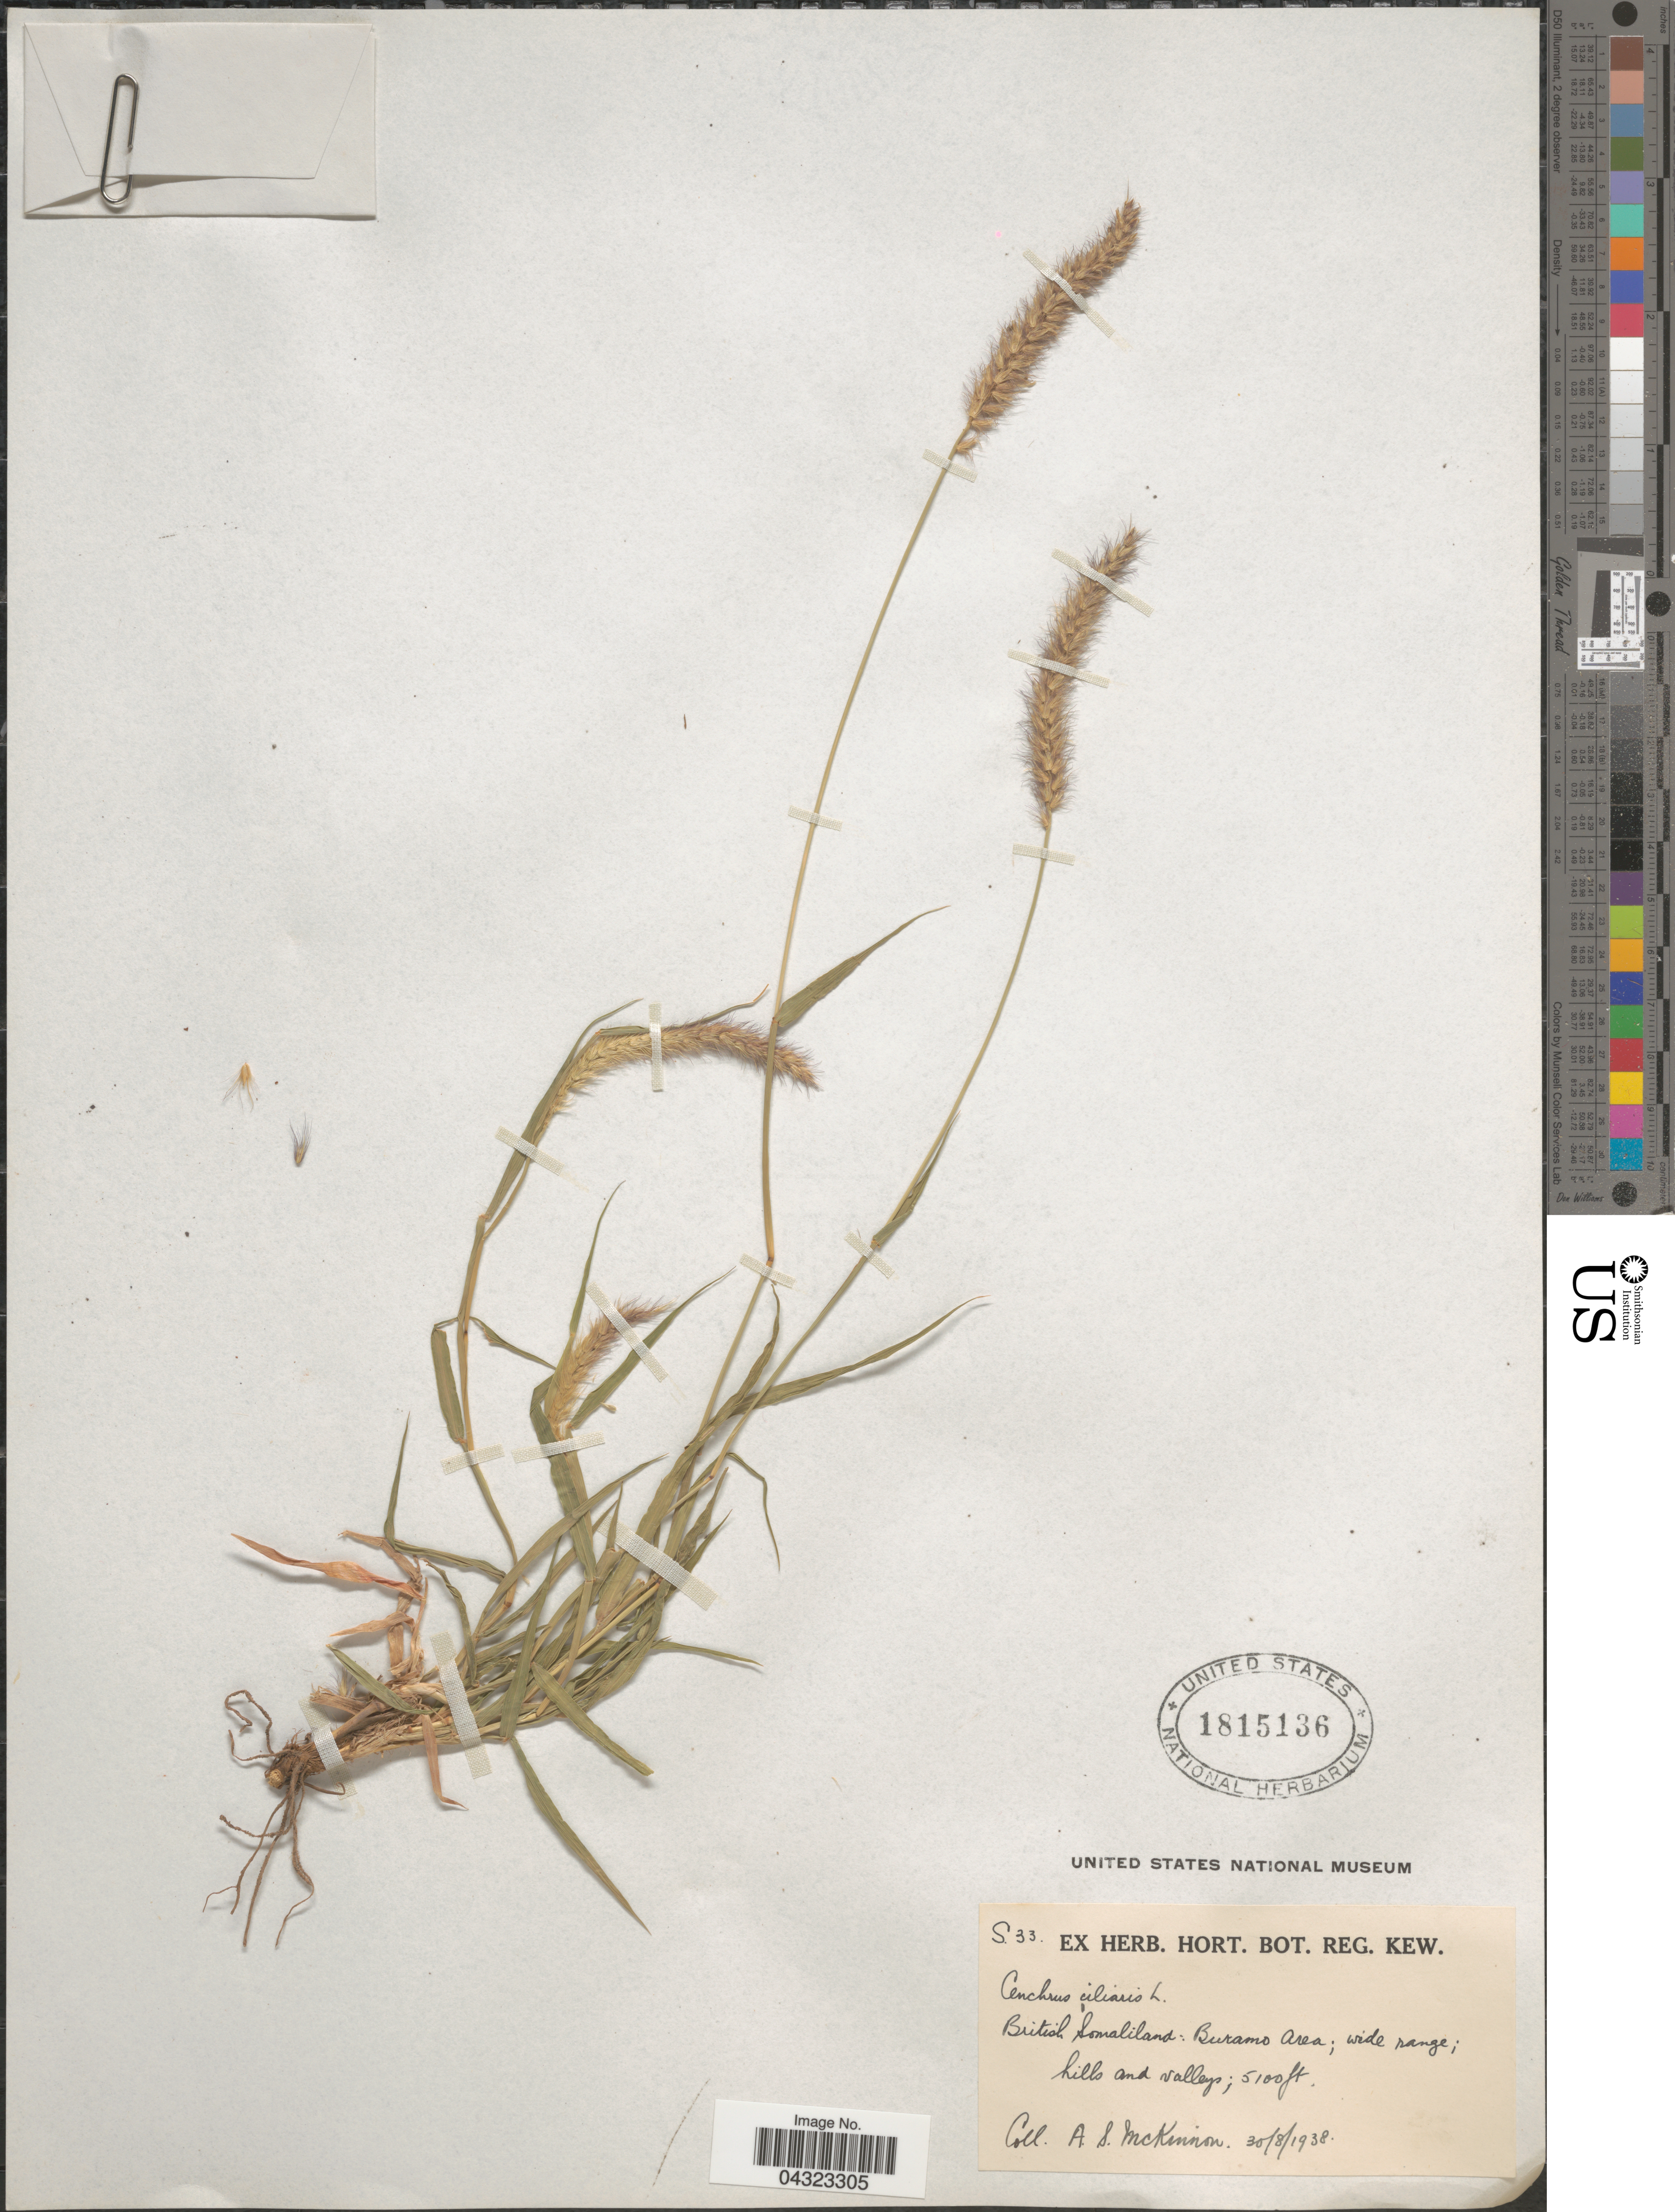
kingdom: Plantae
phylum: Tracheophyta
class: Liliopsida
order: Poales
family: Poaceae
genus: Cenchrus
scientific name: Cenchrus ciliaris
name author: L.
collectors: A. Mckinnon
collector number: S33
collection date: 1938-08-30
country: Somalia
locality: British Somaliland: Buramo Area; wide range; hills and valleys.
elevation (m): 1554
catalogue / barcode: US 1815136